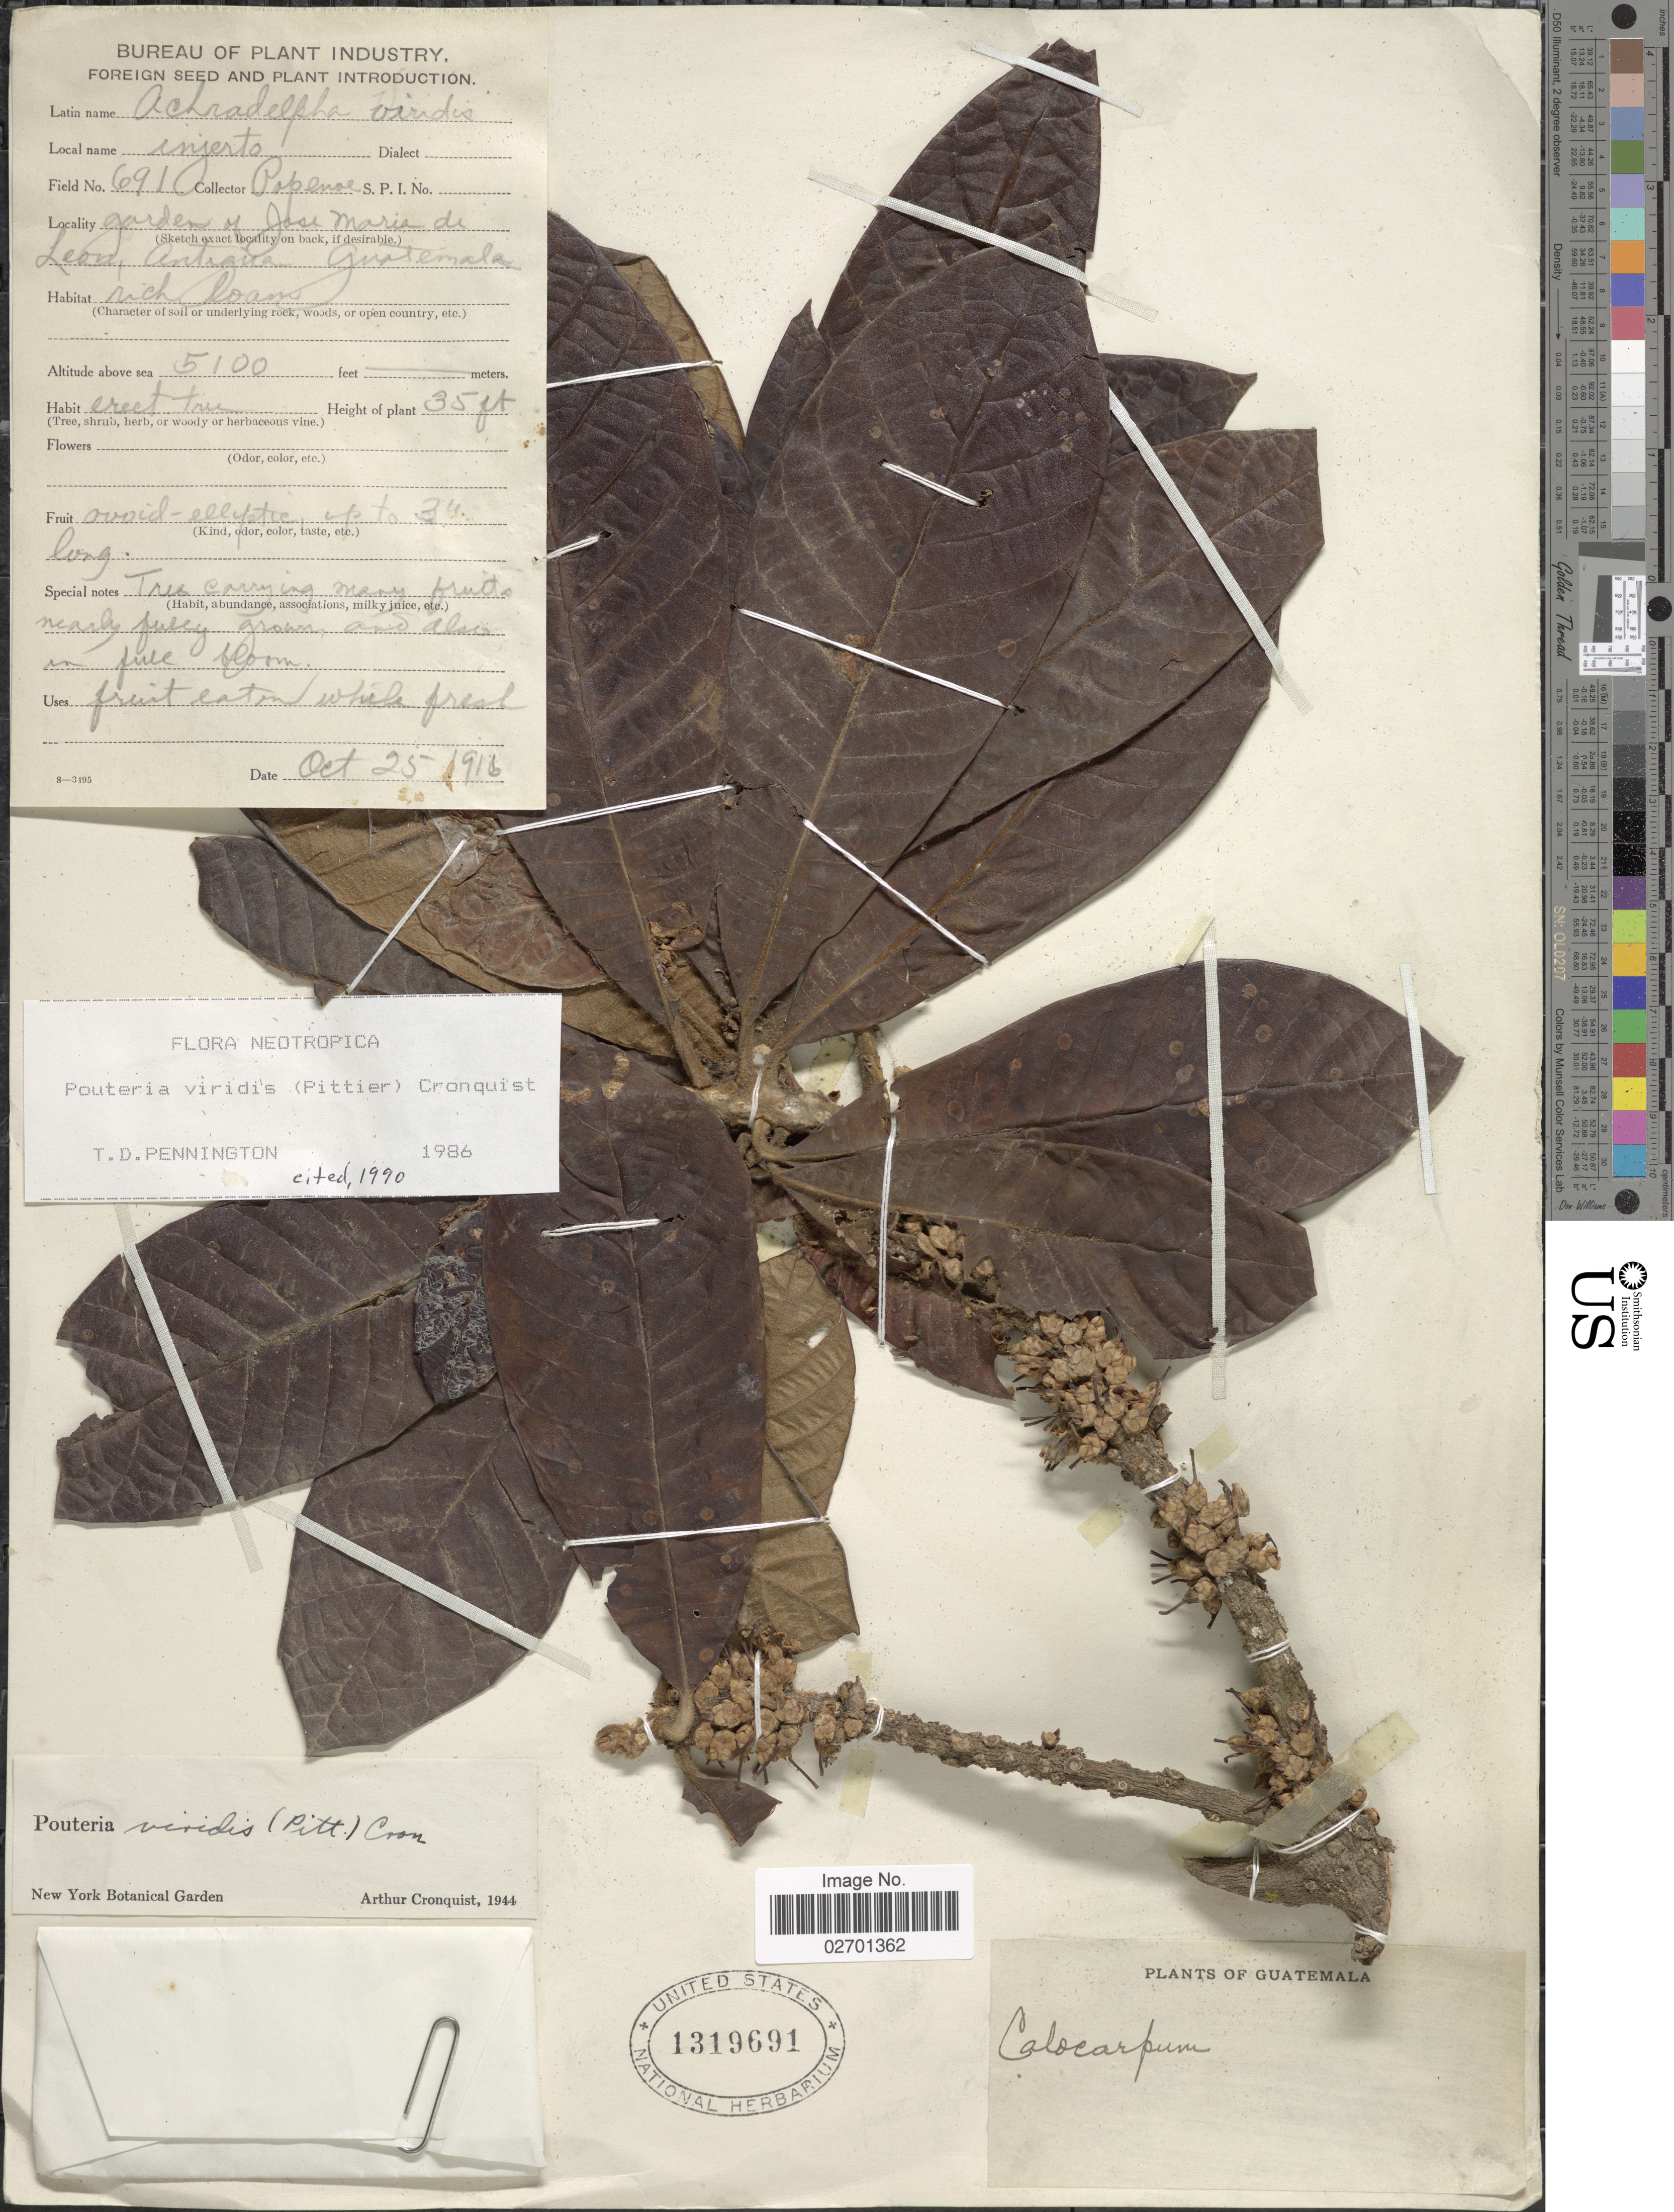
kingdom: Plantae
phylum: Tracheophyta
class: Magnoliopsida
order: Ericales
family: Sapotaceae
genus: Pouteria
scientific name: Pouteria viridis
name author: (Pittier) Cronq.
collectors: -- Popenoe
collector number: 691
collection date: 1916-10-25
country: Guatemala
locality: Garden of Jose Maria de Leon, Antigua.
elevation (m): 1554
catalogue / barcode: US 1319691